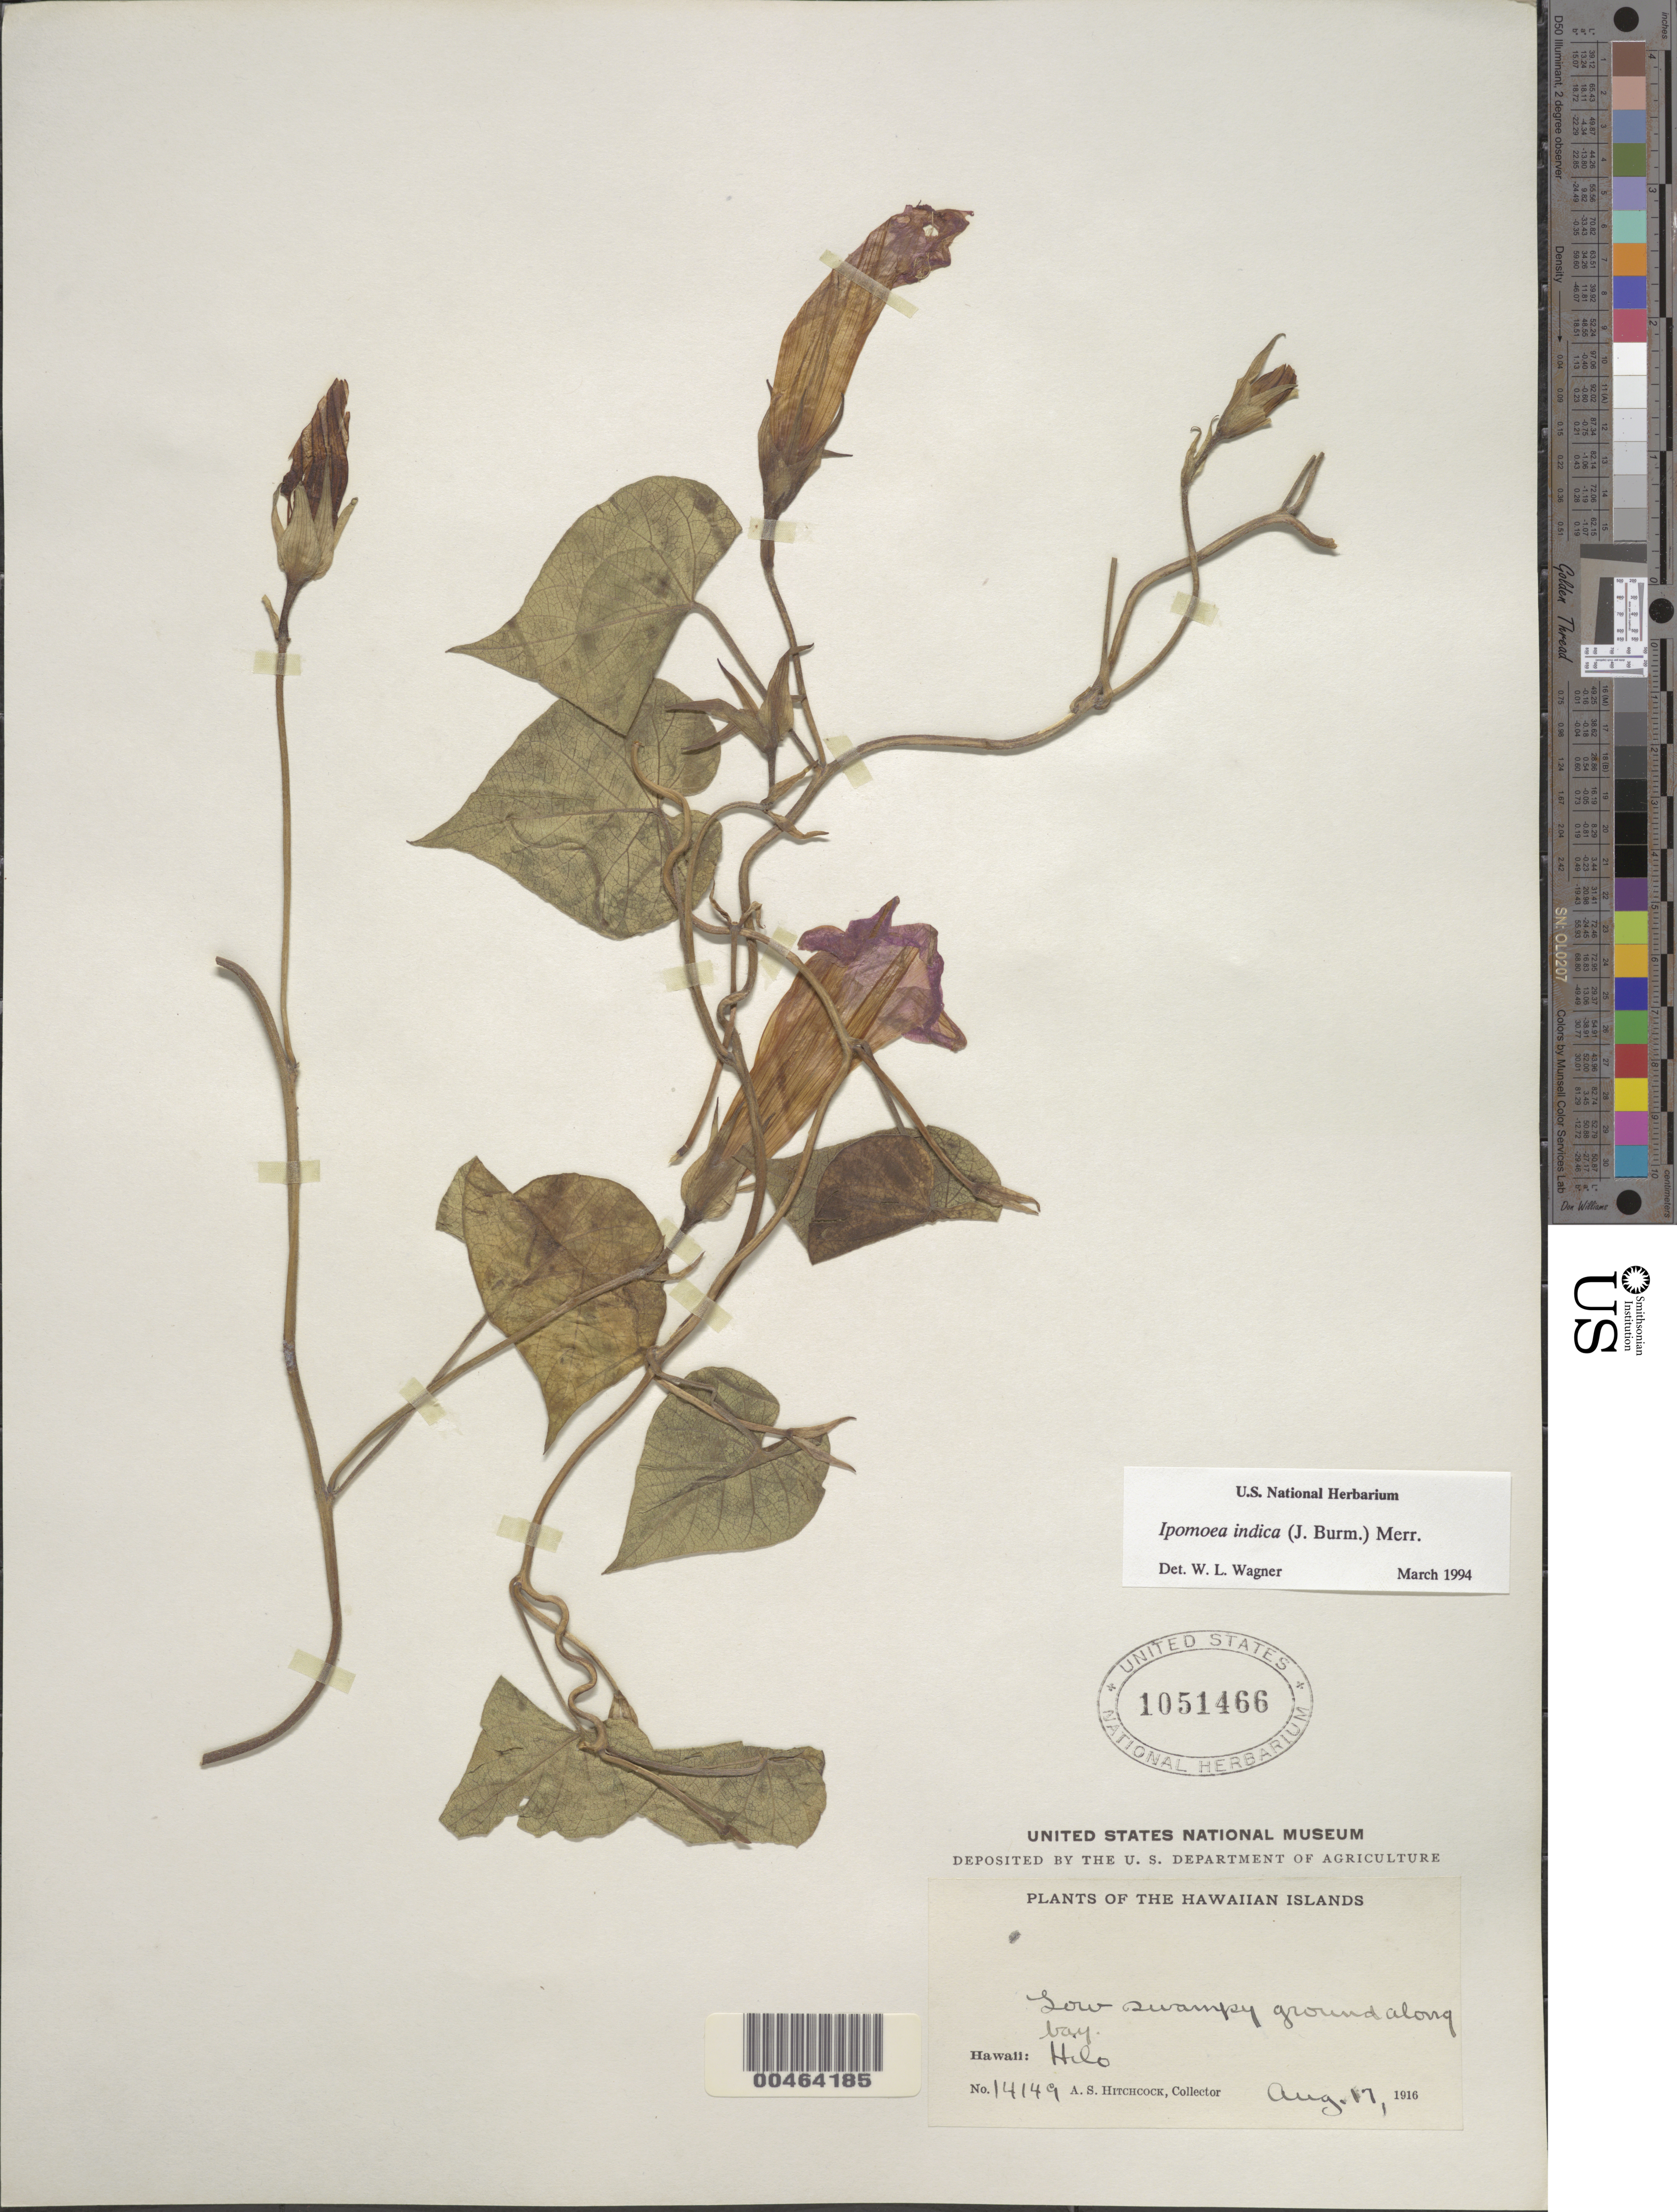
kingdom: Plantae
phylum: Tracheophyta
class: Magnoliopsida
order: Solanales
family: Convolvulaceae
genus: Ipomoea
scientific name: Ipomoea indica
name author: (Burm.) Merr.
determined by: Wagner, W. L., (BOT), Smithsonian Institution - National Museum of Natural History (UNITED STATES)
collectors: A. S. Hitchcock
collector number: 14149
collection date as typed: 17 Aug 1916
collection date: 1916-08-17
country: United States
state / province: Hawaii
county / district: Hawaii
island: Hawaii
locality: Hilo, along bay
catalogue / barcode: US 1051466